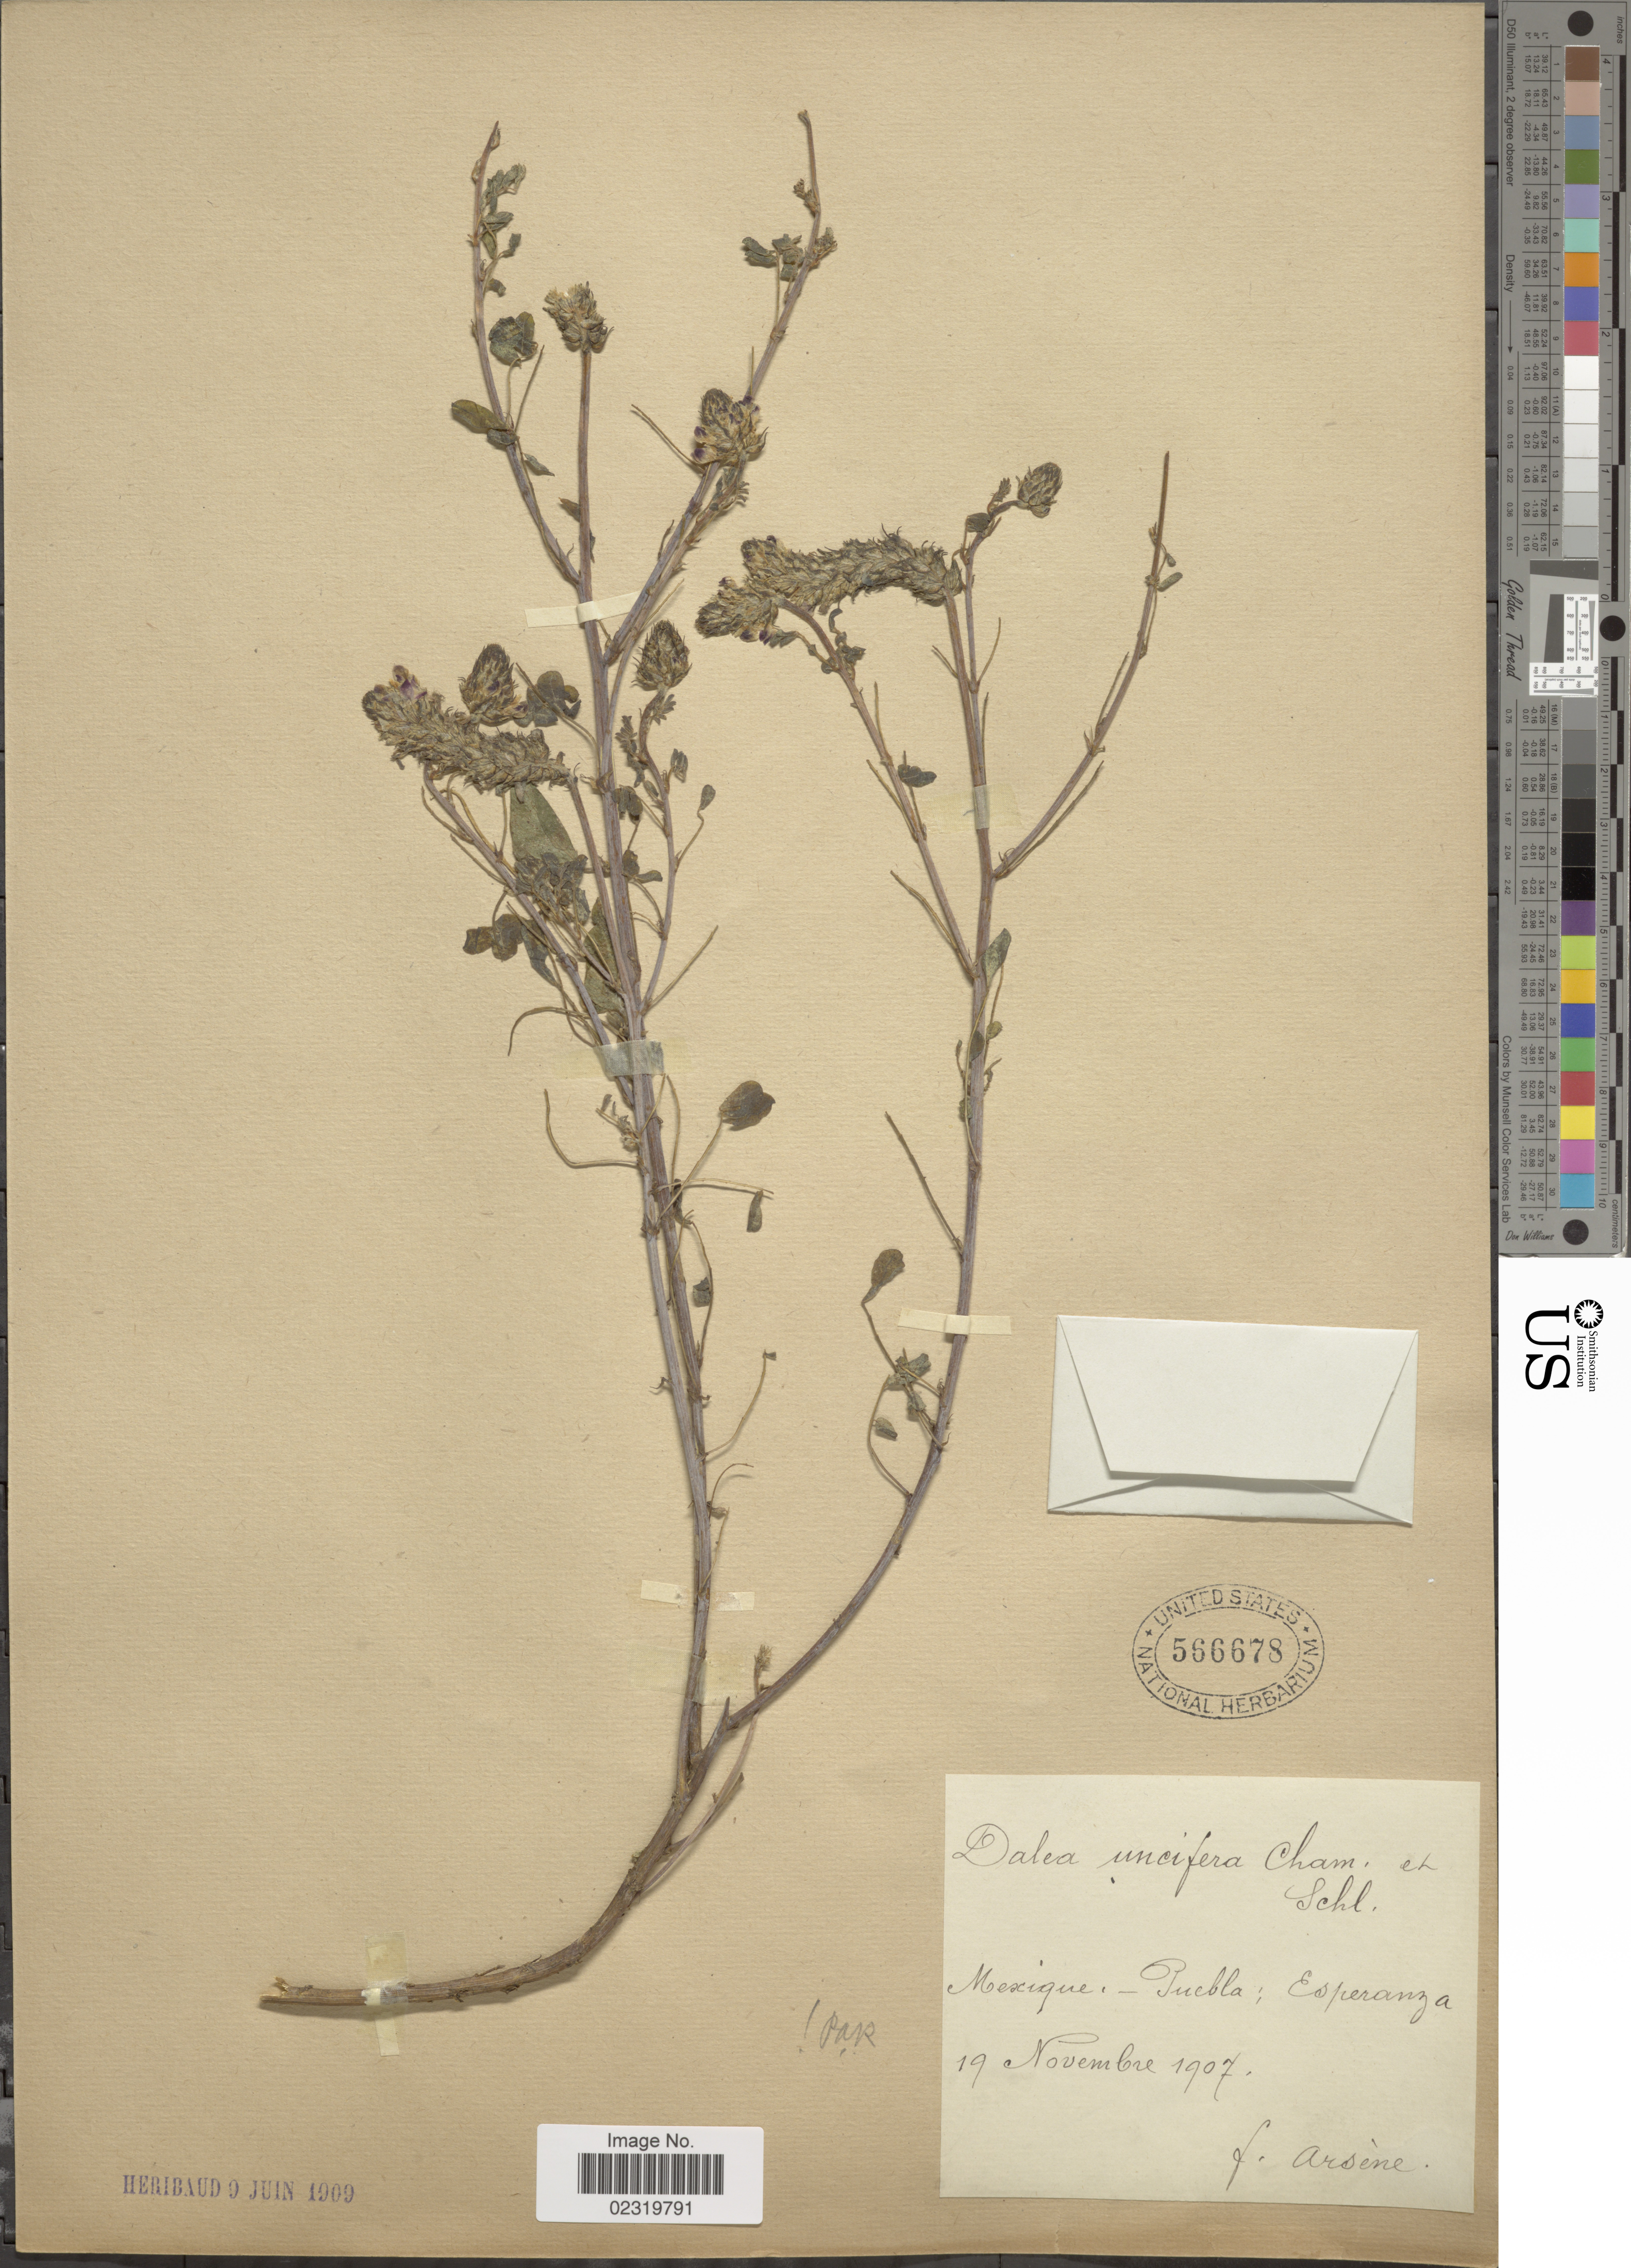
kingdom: Plantae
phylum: Tracheophyta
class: Magnoliopsida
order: Fabales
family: Fabaceae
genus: Dalea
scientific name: Dalea obovatifolia var. obovatifolia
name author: Ortega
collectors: F. Arsène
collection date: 1907-11-19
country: Mexico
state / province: Puebla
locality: Esperanza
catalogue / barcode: US 566678